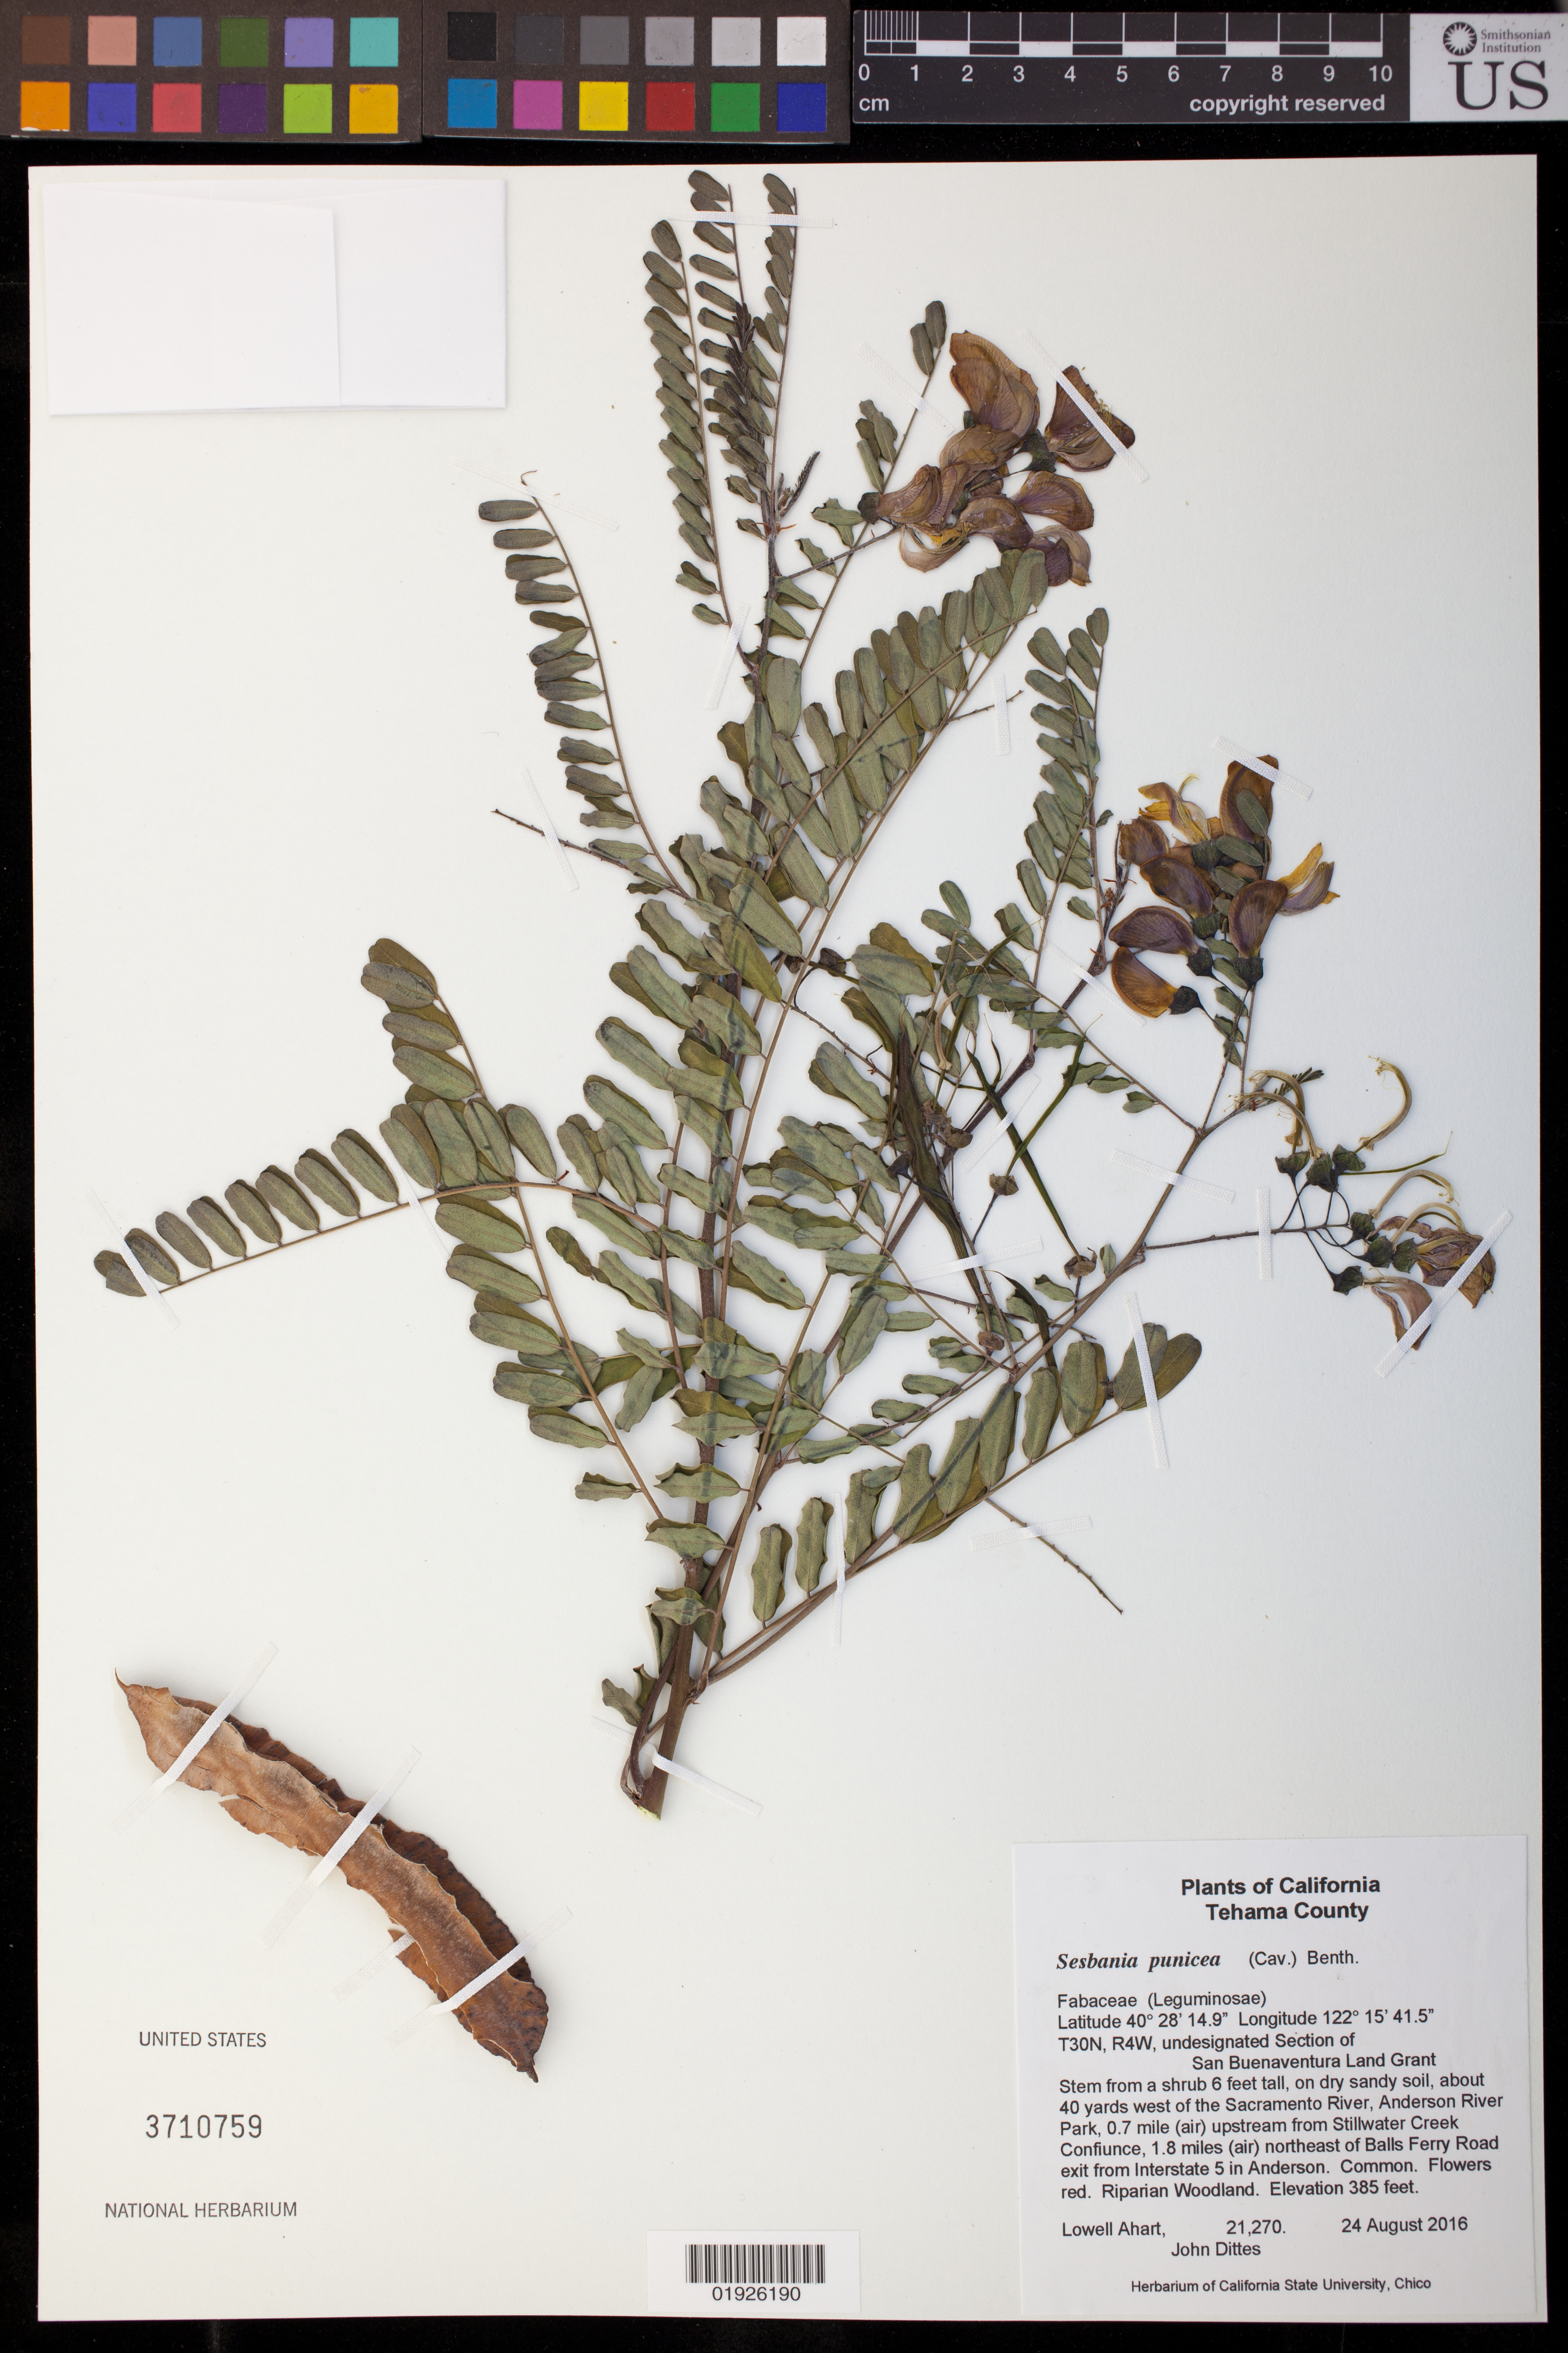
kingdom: Plantae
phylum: Tracheophyta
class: Magnoliopsida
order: Fabales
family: Fabaceae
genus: Sesbania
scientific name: Sesbania punicea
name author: (Cav.) Benth.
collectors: L. Ahart & J. Dittes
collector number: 21270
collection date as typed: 24 August 2016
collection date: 2016-08-24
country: United States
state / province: California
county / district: Tehama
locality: About 40 yards west of the Sacramento River, Anderson River Park, 0.7 mile (air) upstream from Stillwater Creek Confiunce, 1.8 miles (air) northeast of Balls Ferry Road exit from Interstate 5 in Anderson.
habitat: Riparian Woodland. On dry sandy soil.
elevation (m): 117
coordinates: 40 28 14.9, 122 15 41.5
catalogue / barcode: US 3710759